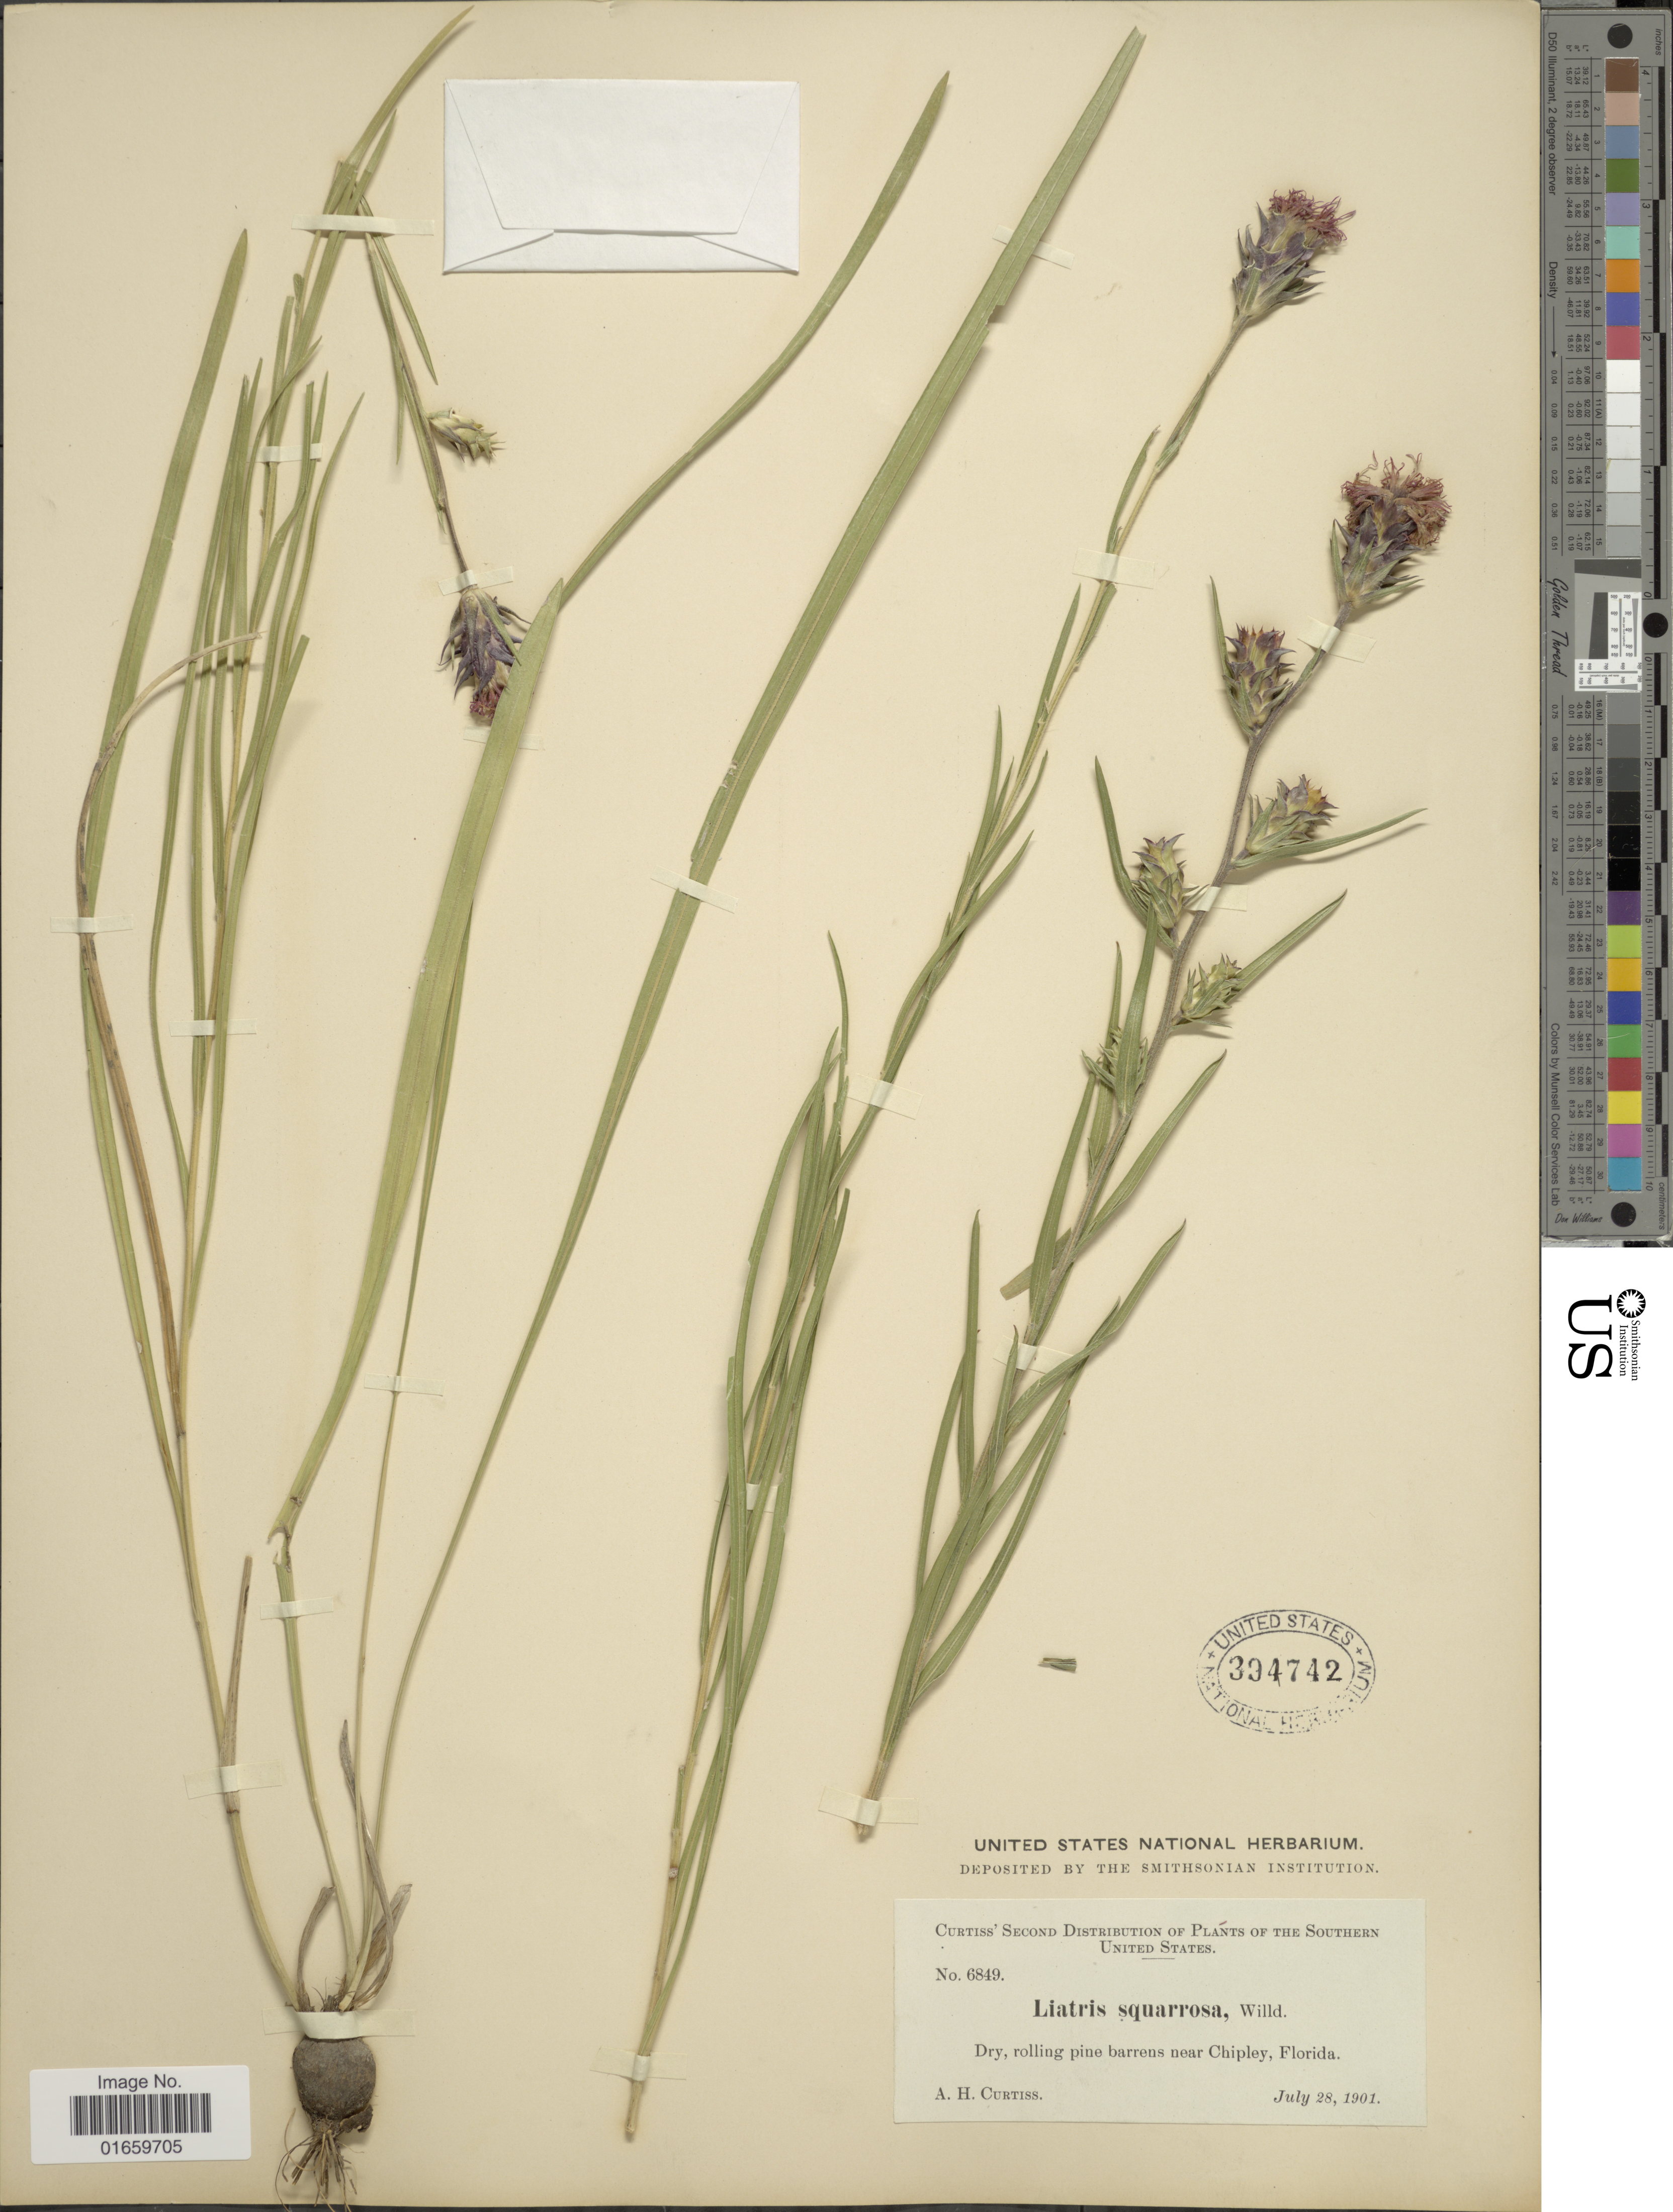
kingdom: Plantae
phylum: Tracheophyta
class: Magnoliopsida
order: Asterales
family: Asteraceae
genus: Liatris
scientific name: Liatris squarrosa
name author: (L.) Michx.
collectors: A. H. Curtiss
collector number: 6849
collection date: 1901-07-28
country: United States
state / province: Florida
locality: Dry, rolling pine barrens near Chipley, Florida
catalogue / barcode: US 394742